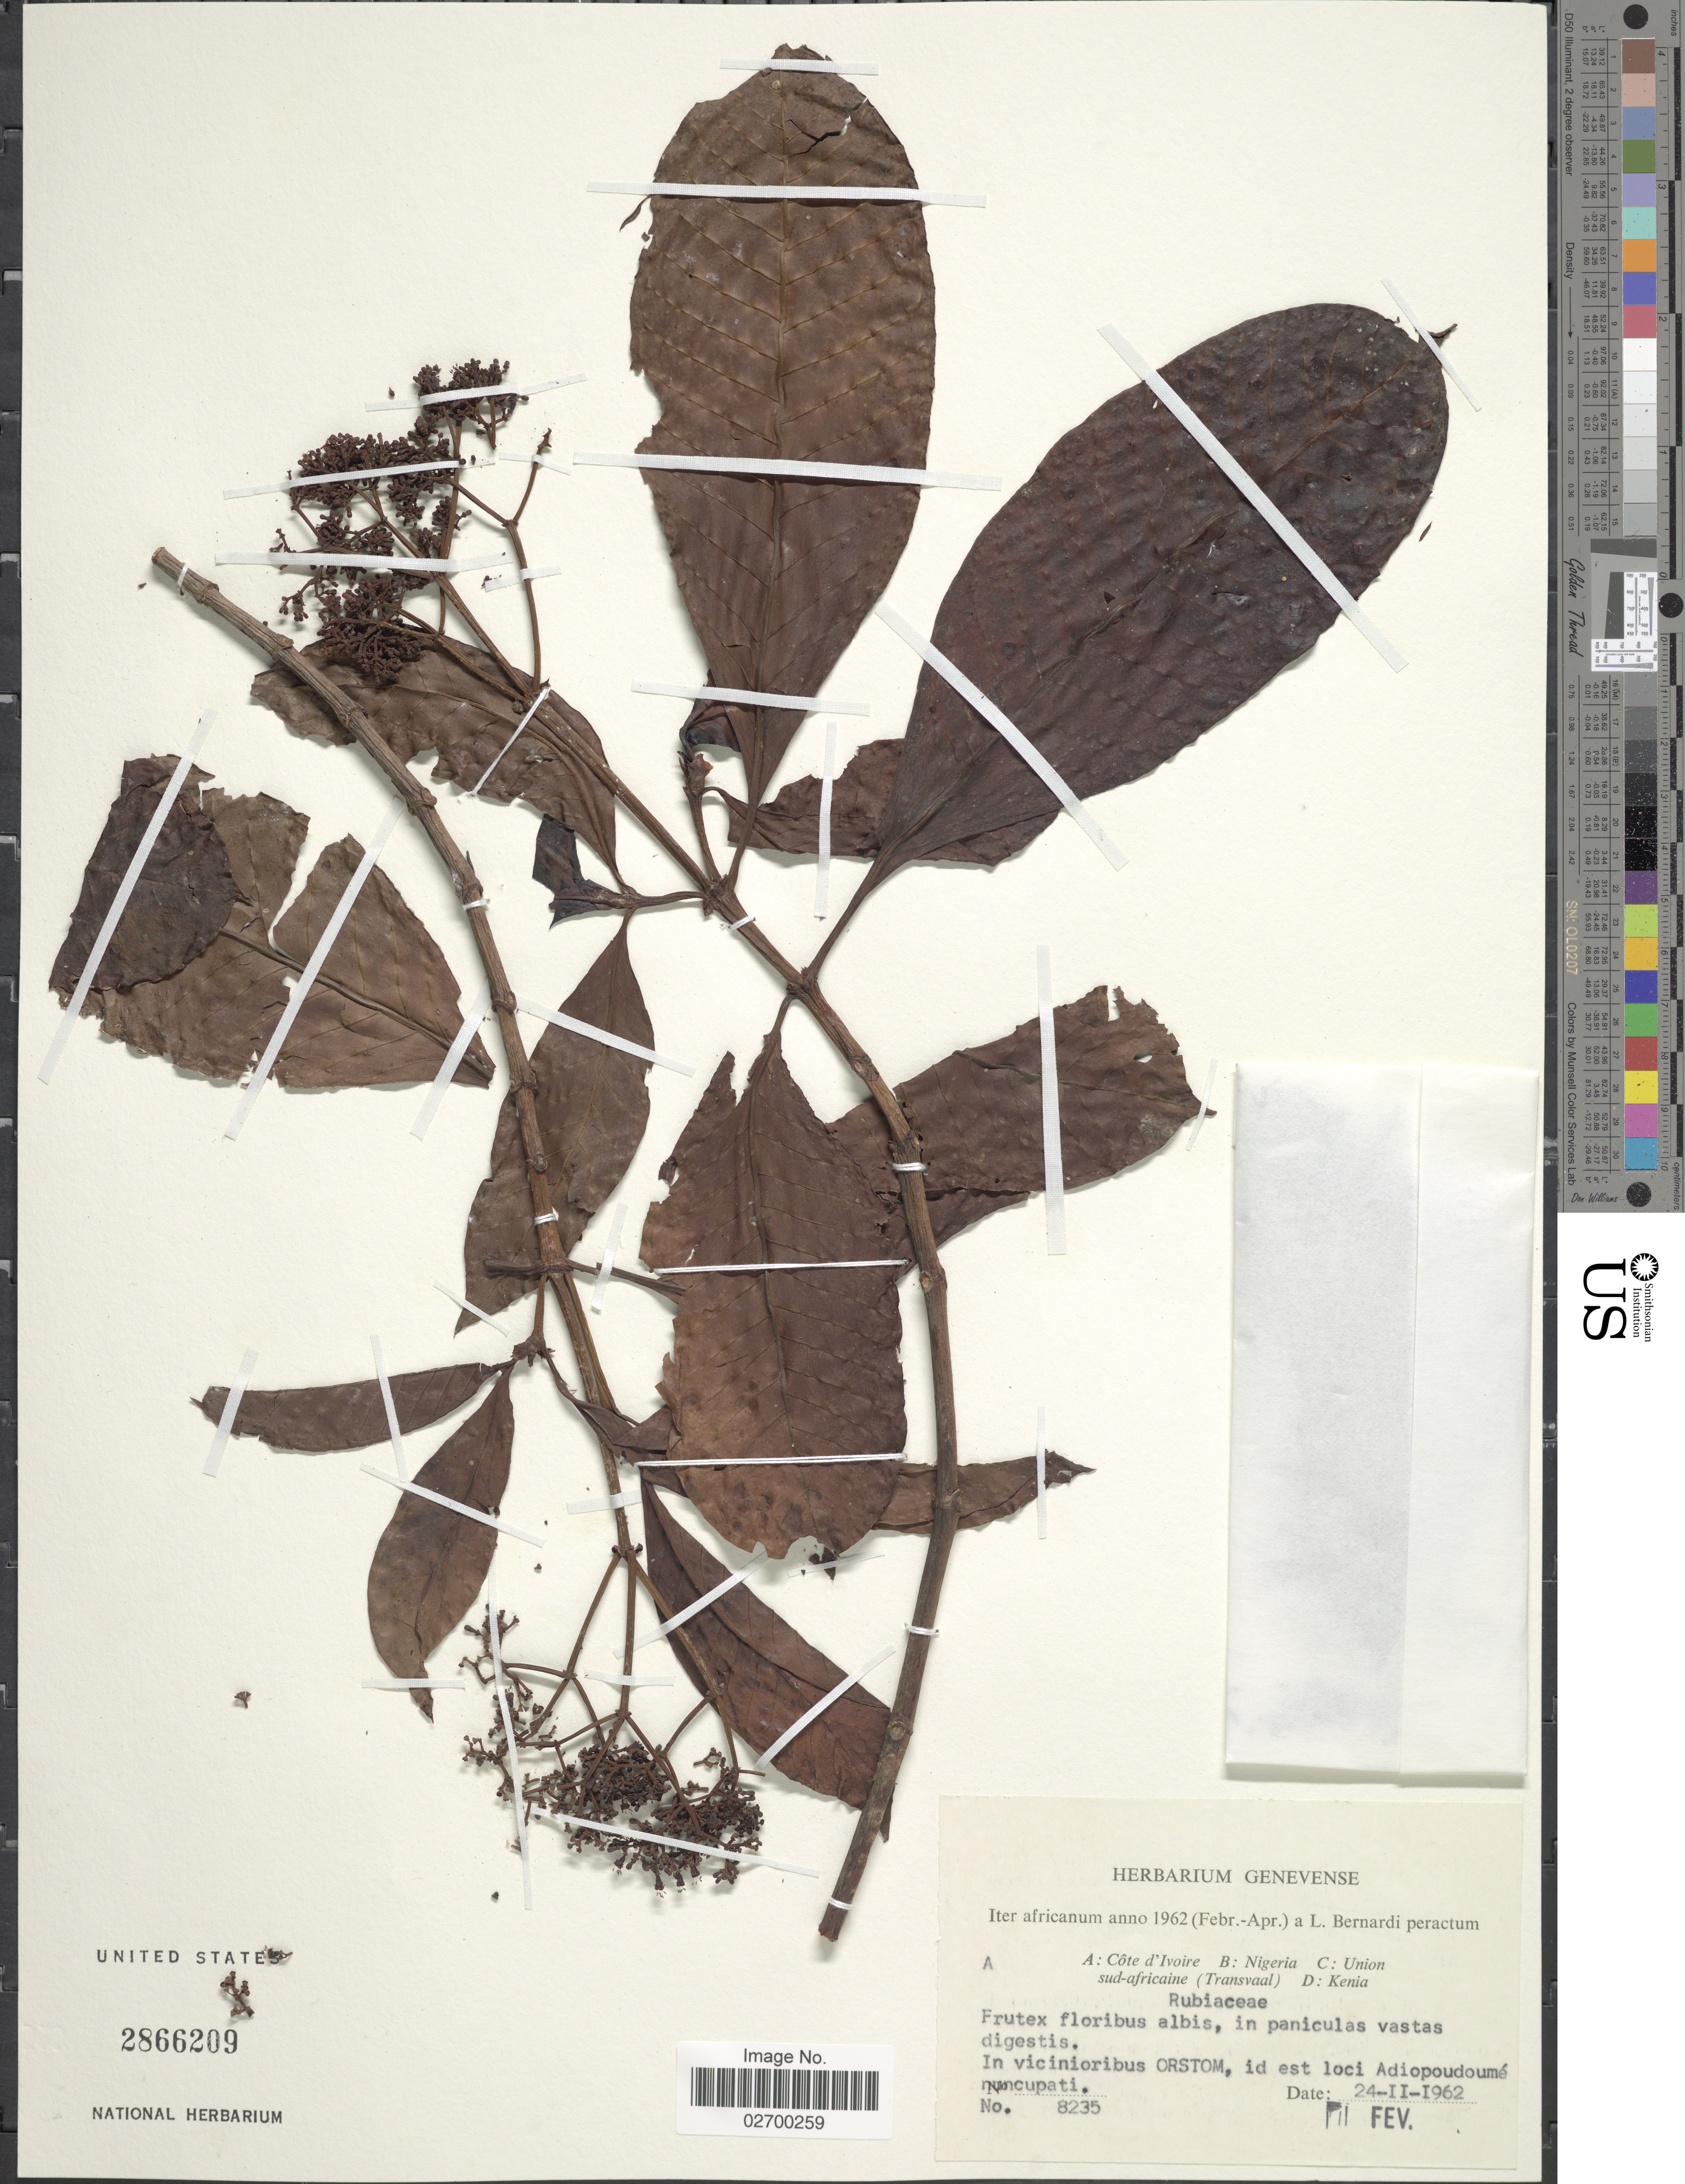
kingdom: Plantae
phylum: Tracheophyta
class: Magnoliopsida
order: Gentianales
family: Rubiaceae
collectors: L. Bernardi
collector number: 8235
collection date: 1962-02-24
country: Ivory Coast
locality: In vicinioribus ORSTOM, id est loci Adiopoudoume nuncupati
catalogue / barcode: US 2866209